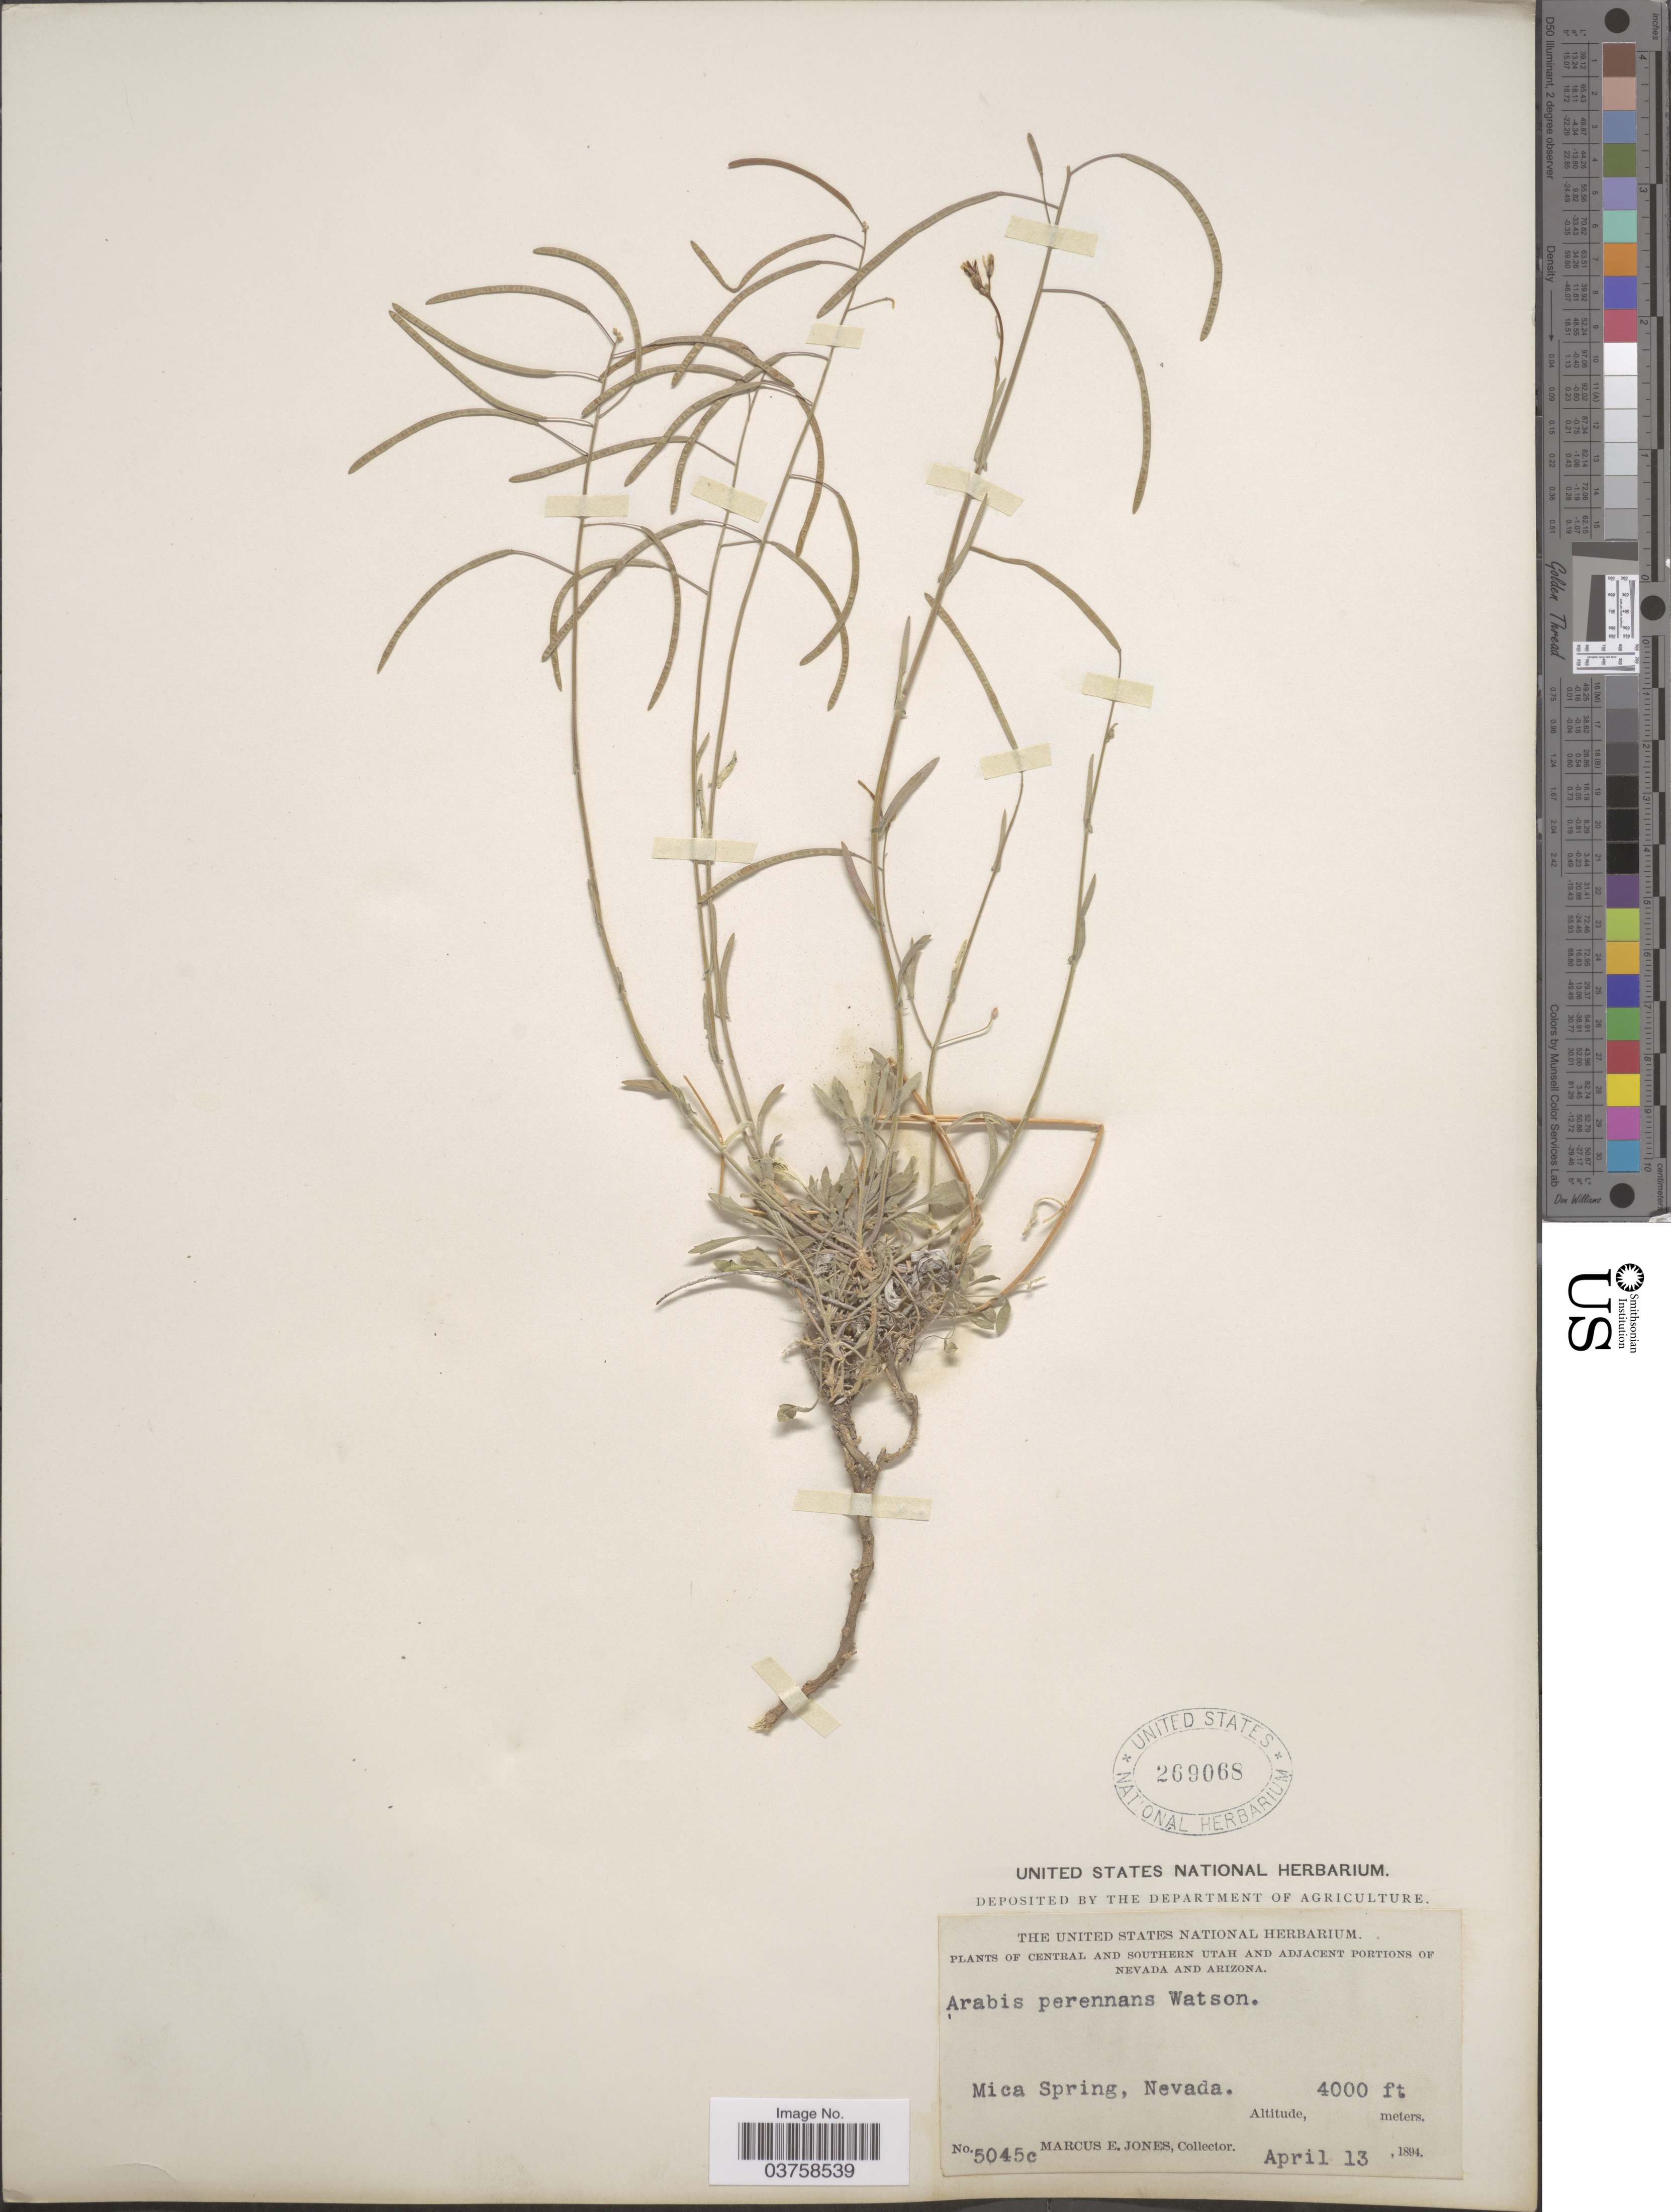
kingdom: Plantae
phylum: Tracheophyta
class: Magnoliopsida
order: Brassicales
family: Brassicaceae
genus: Arabis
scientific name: Arabis perennans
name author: S. Watson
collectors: M. E. Jones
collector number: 5045c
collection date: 1894-04-13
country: United States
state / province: Nevada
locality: Mica Spring.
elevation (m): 1219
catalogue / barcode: US 269068